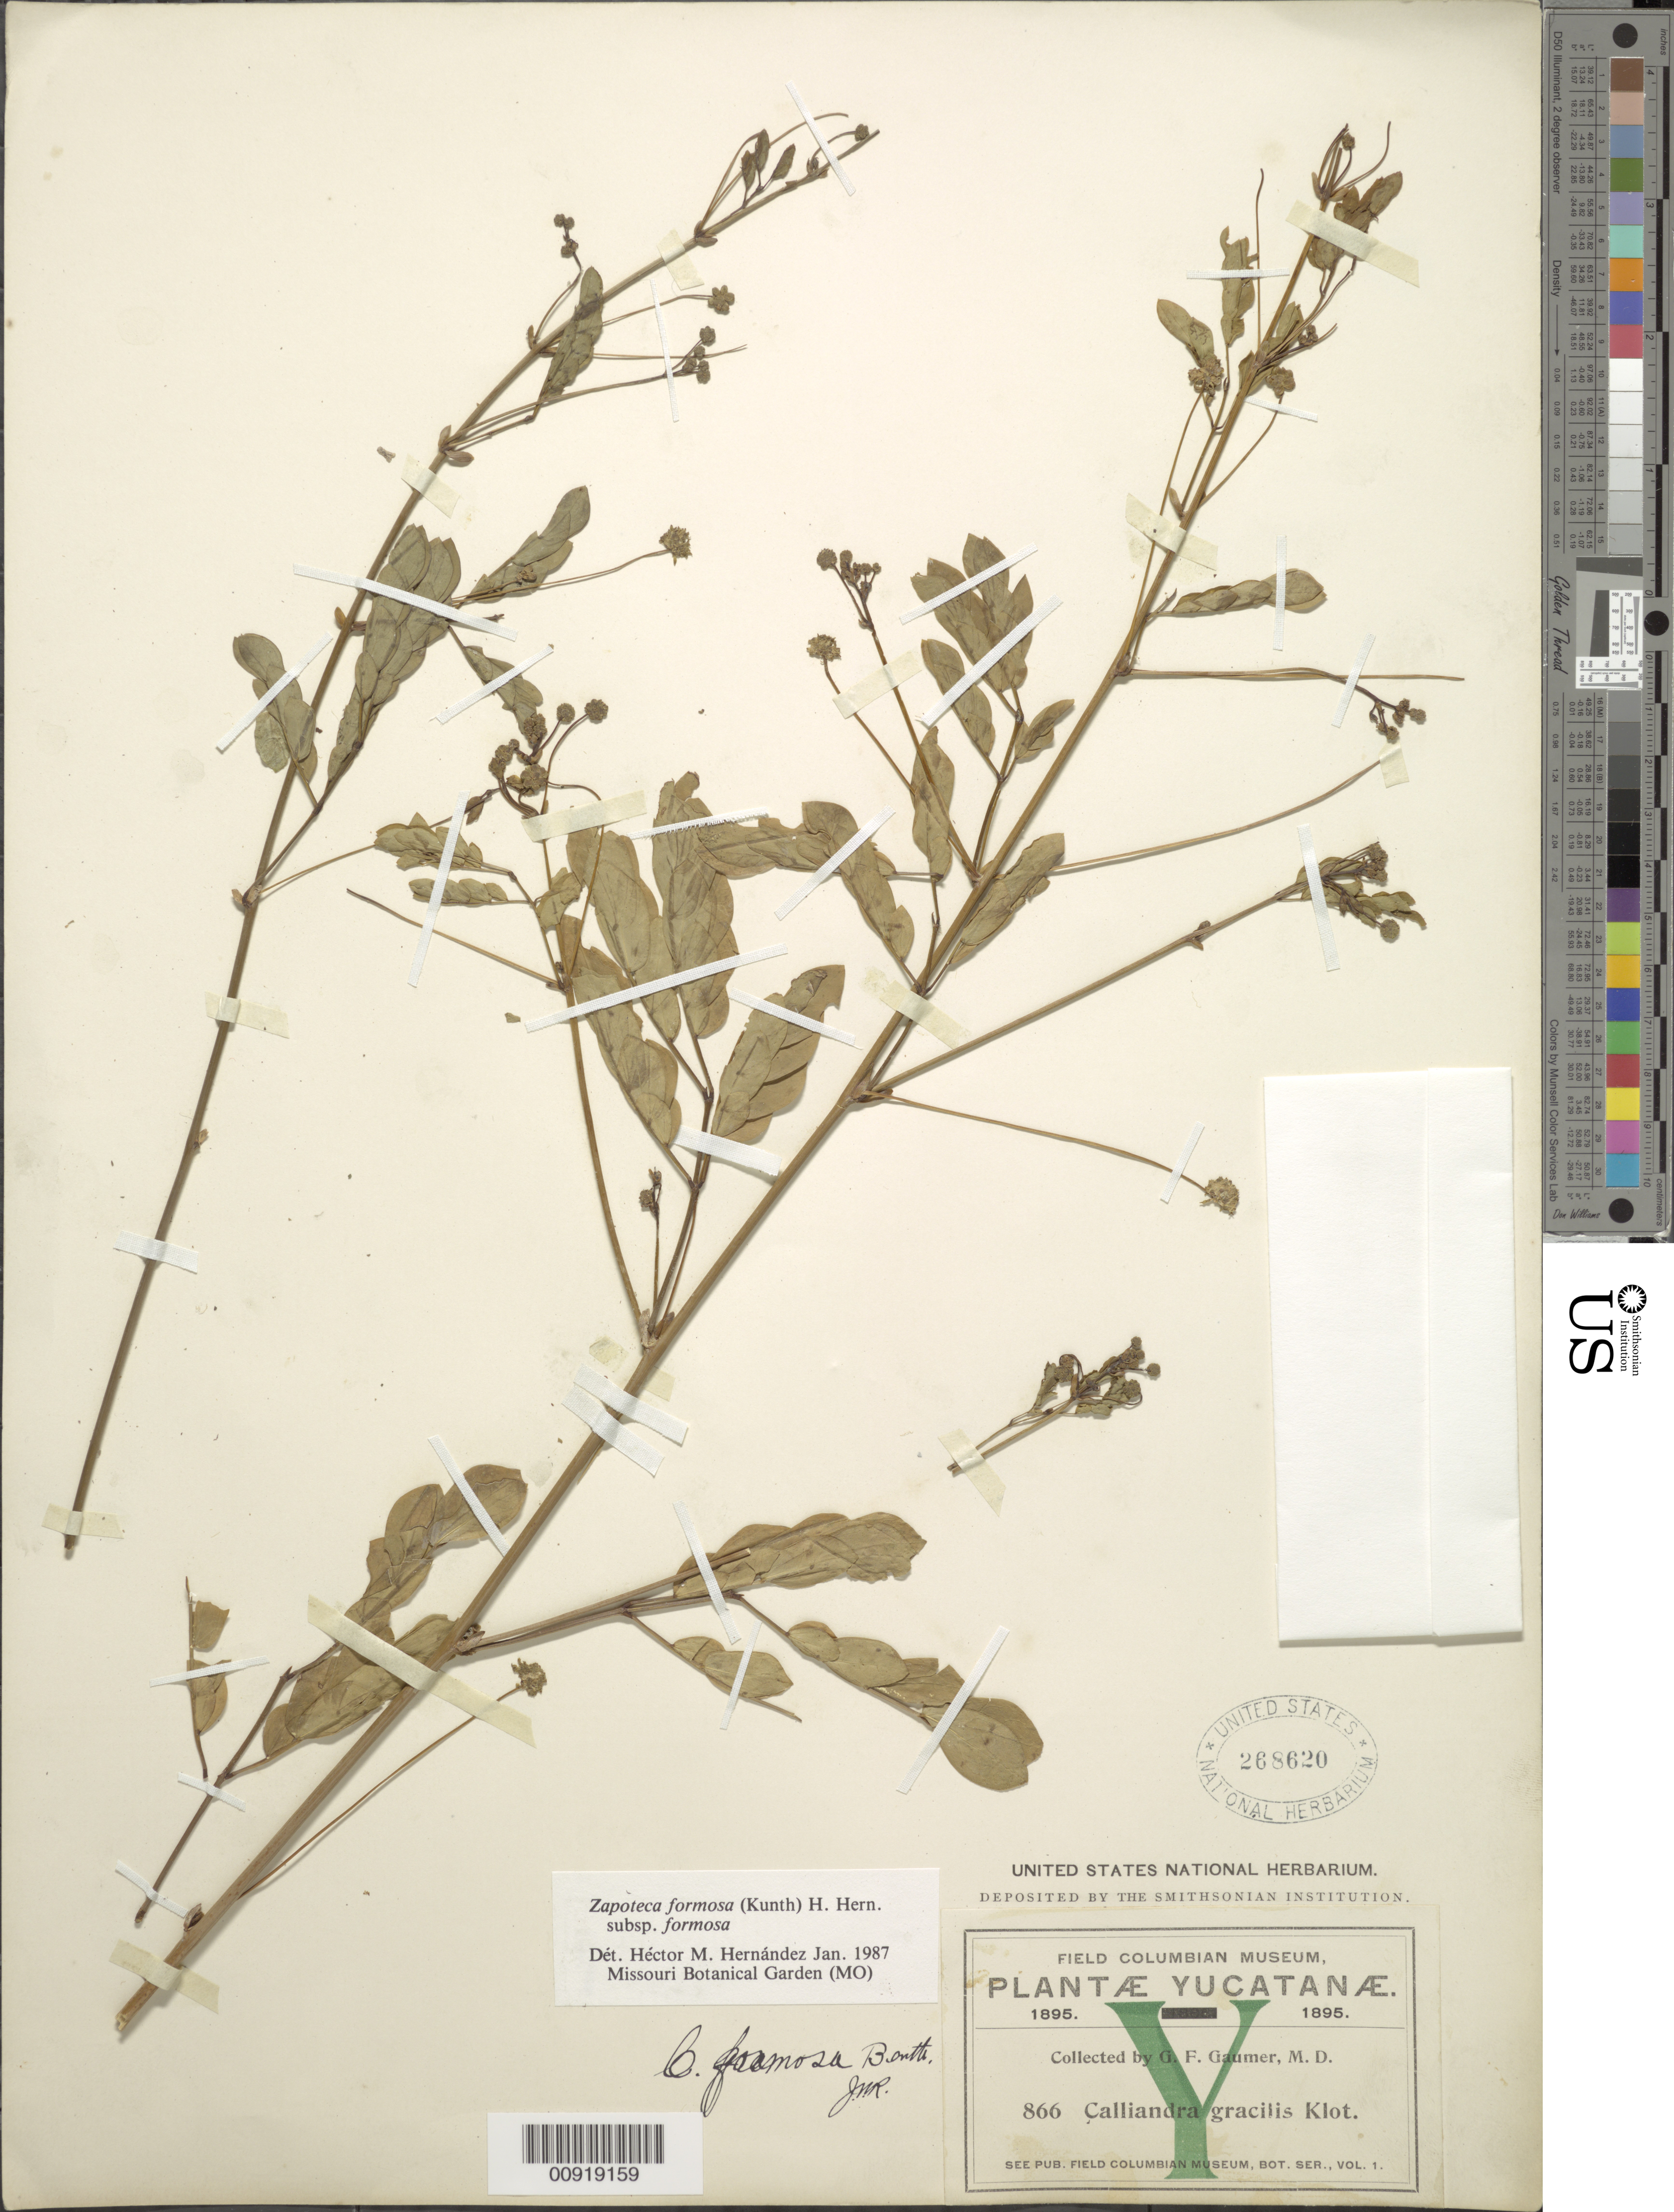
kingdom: Plantae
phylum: Tracheophyta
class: Magnoliopsida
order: Fabales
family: Fabaceae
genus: Zapoteca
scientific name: Zapoteca formosa subsp. formosa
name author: (Kunth) H.M. Hern.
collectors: G. F. Gaumer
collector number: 866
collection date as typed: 1895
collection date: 1895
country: Mexico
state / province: Yucatán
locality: Yucatán.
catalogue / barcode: US 268620